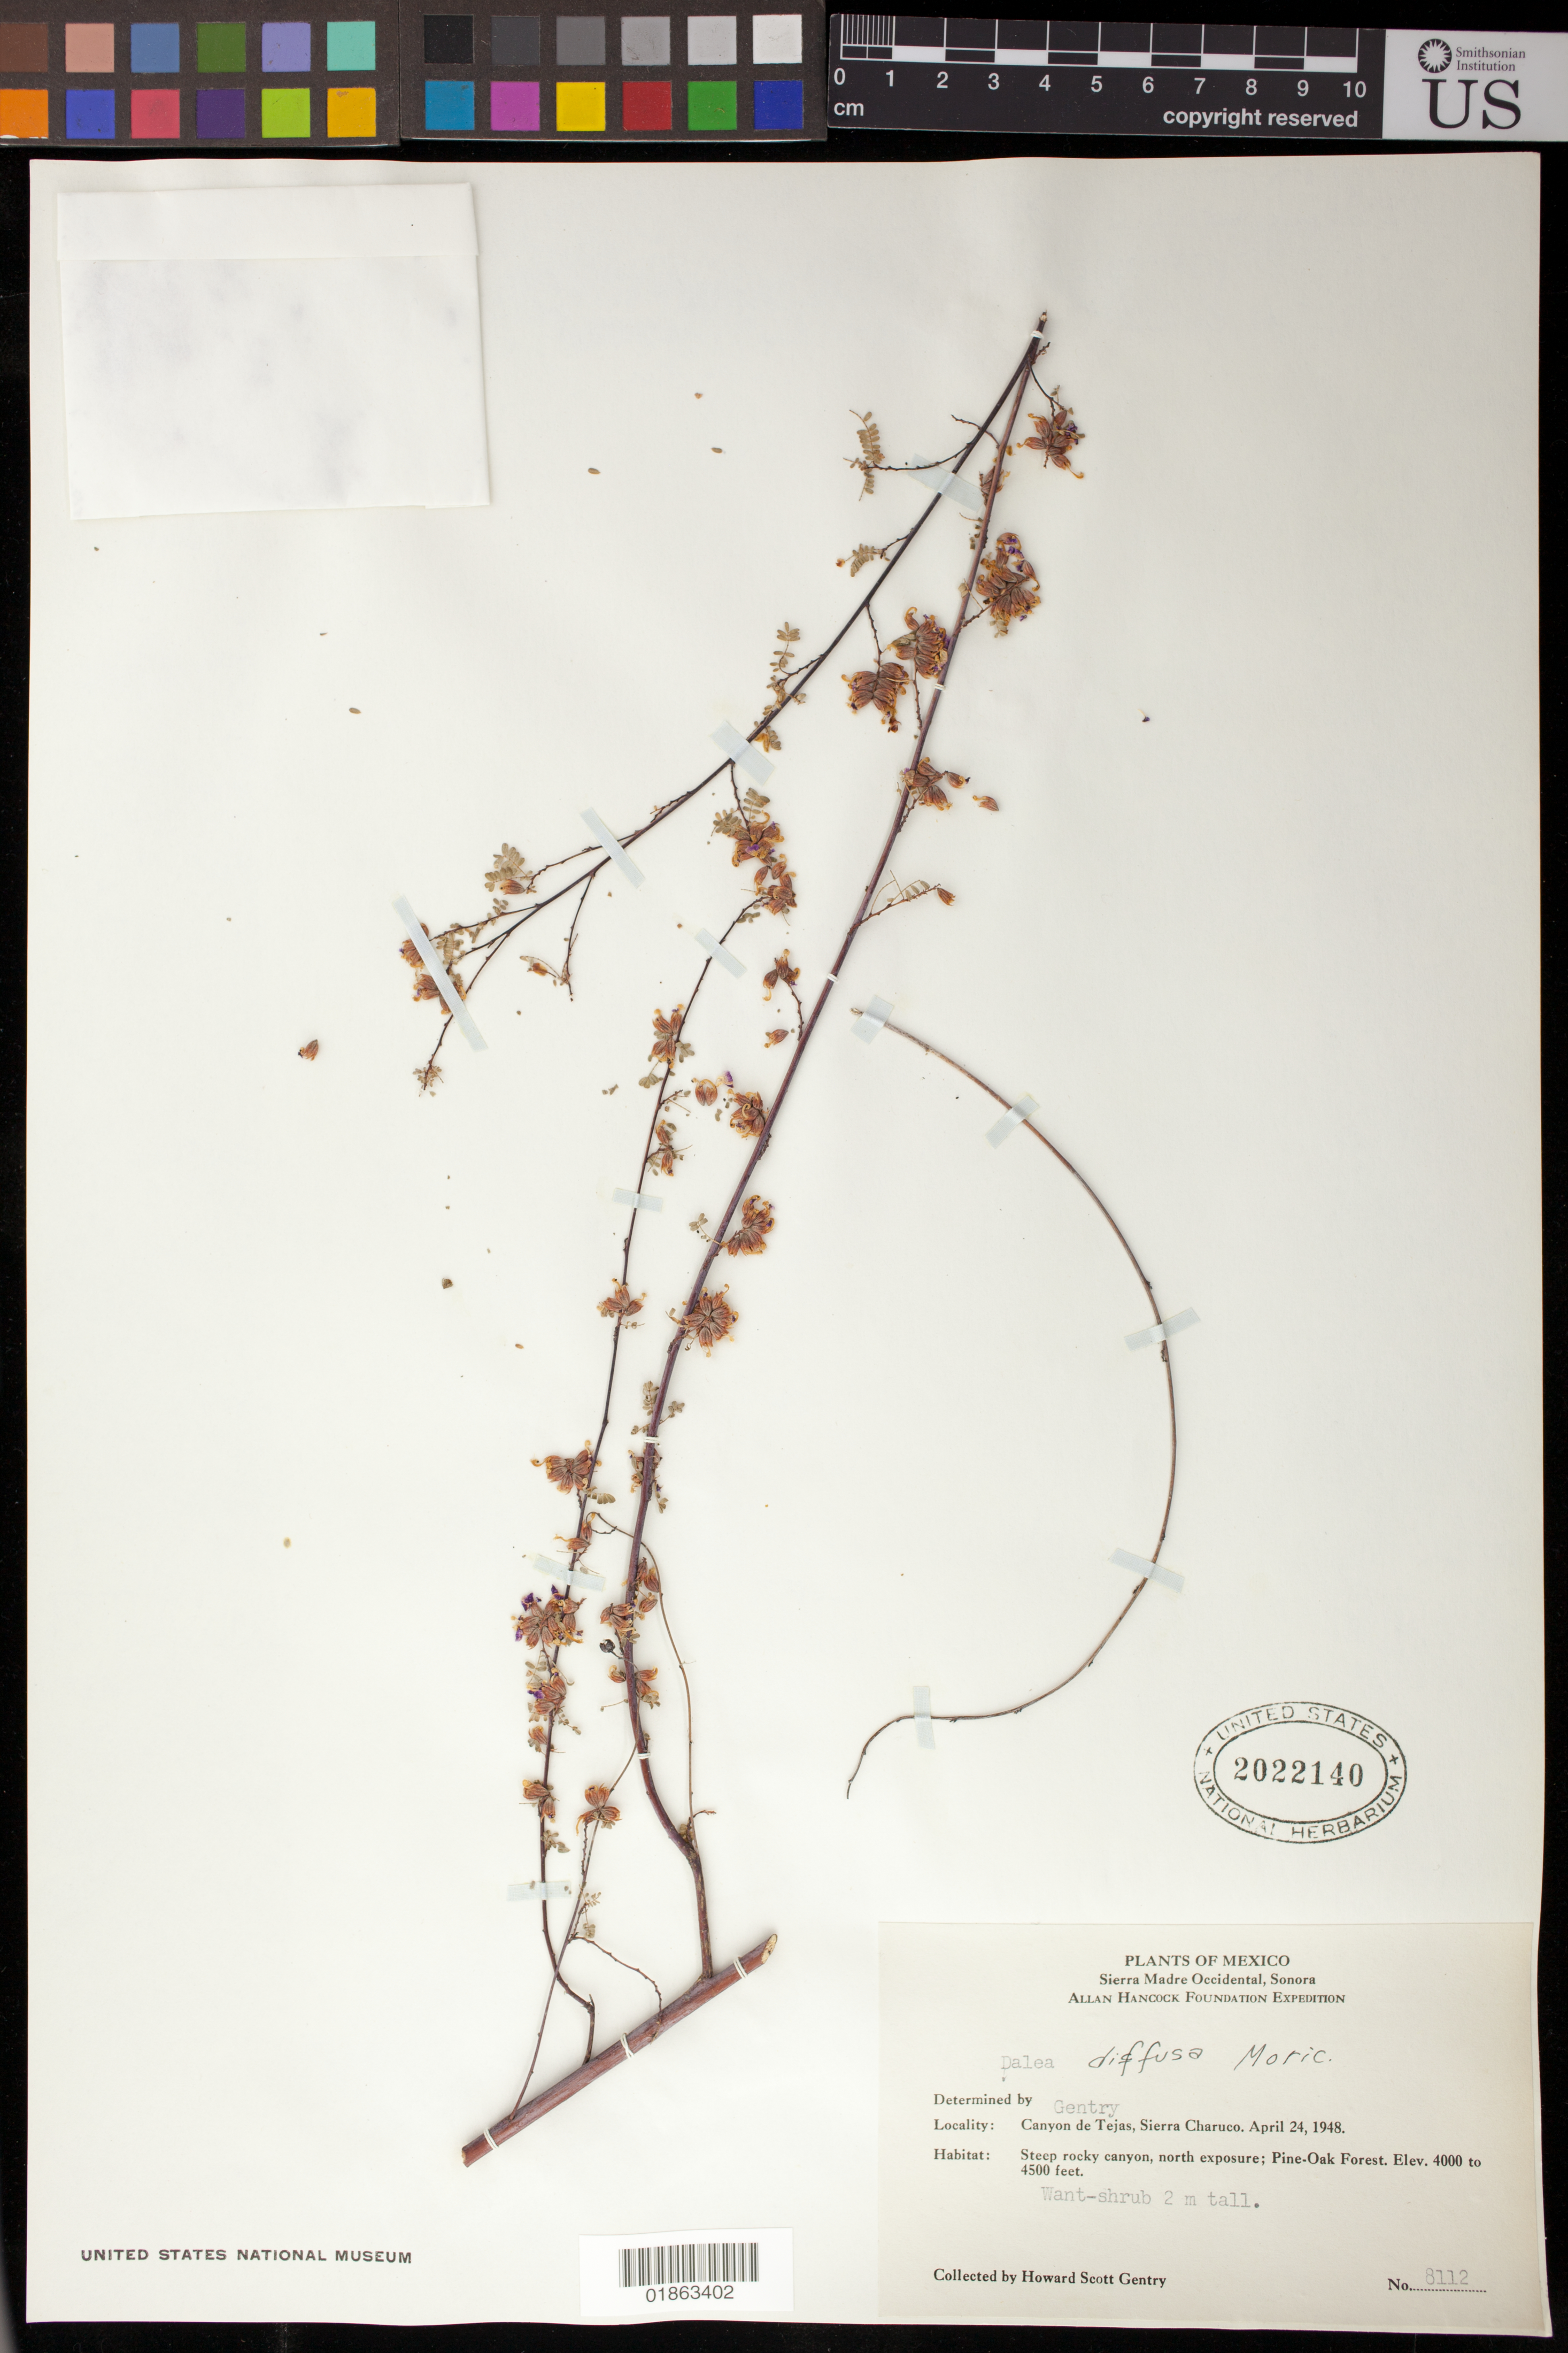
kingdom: Plantae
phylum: Tracheophyta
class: Magnoliopsida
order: Fabales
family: Fabaceae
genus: Marina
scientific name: Marina diffusa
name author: (Moric.) Barneby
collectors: H. S. Gentry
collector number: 8112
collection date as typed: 24 Apr 1948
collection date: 1948-04-24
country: Mexico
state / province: Sonora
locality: Sonora: Canyon de Tejas, Sierra Charuco.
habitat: Steep rocky canyon, north exposure; Pine-Oak forest.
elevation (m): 1219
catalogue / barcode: US 2022140